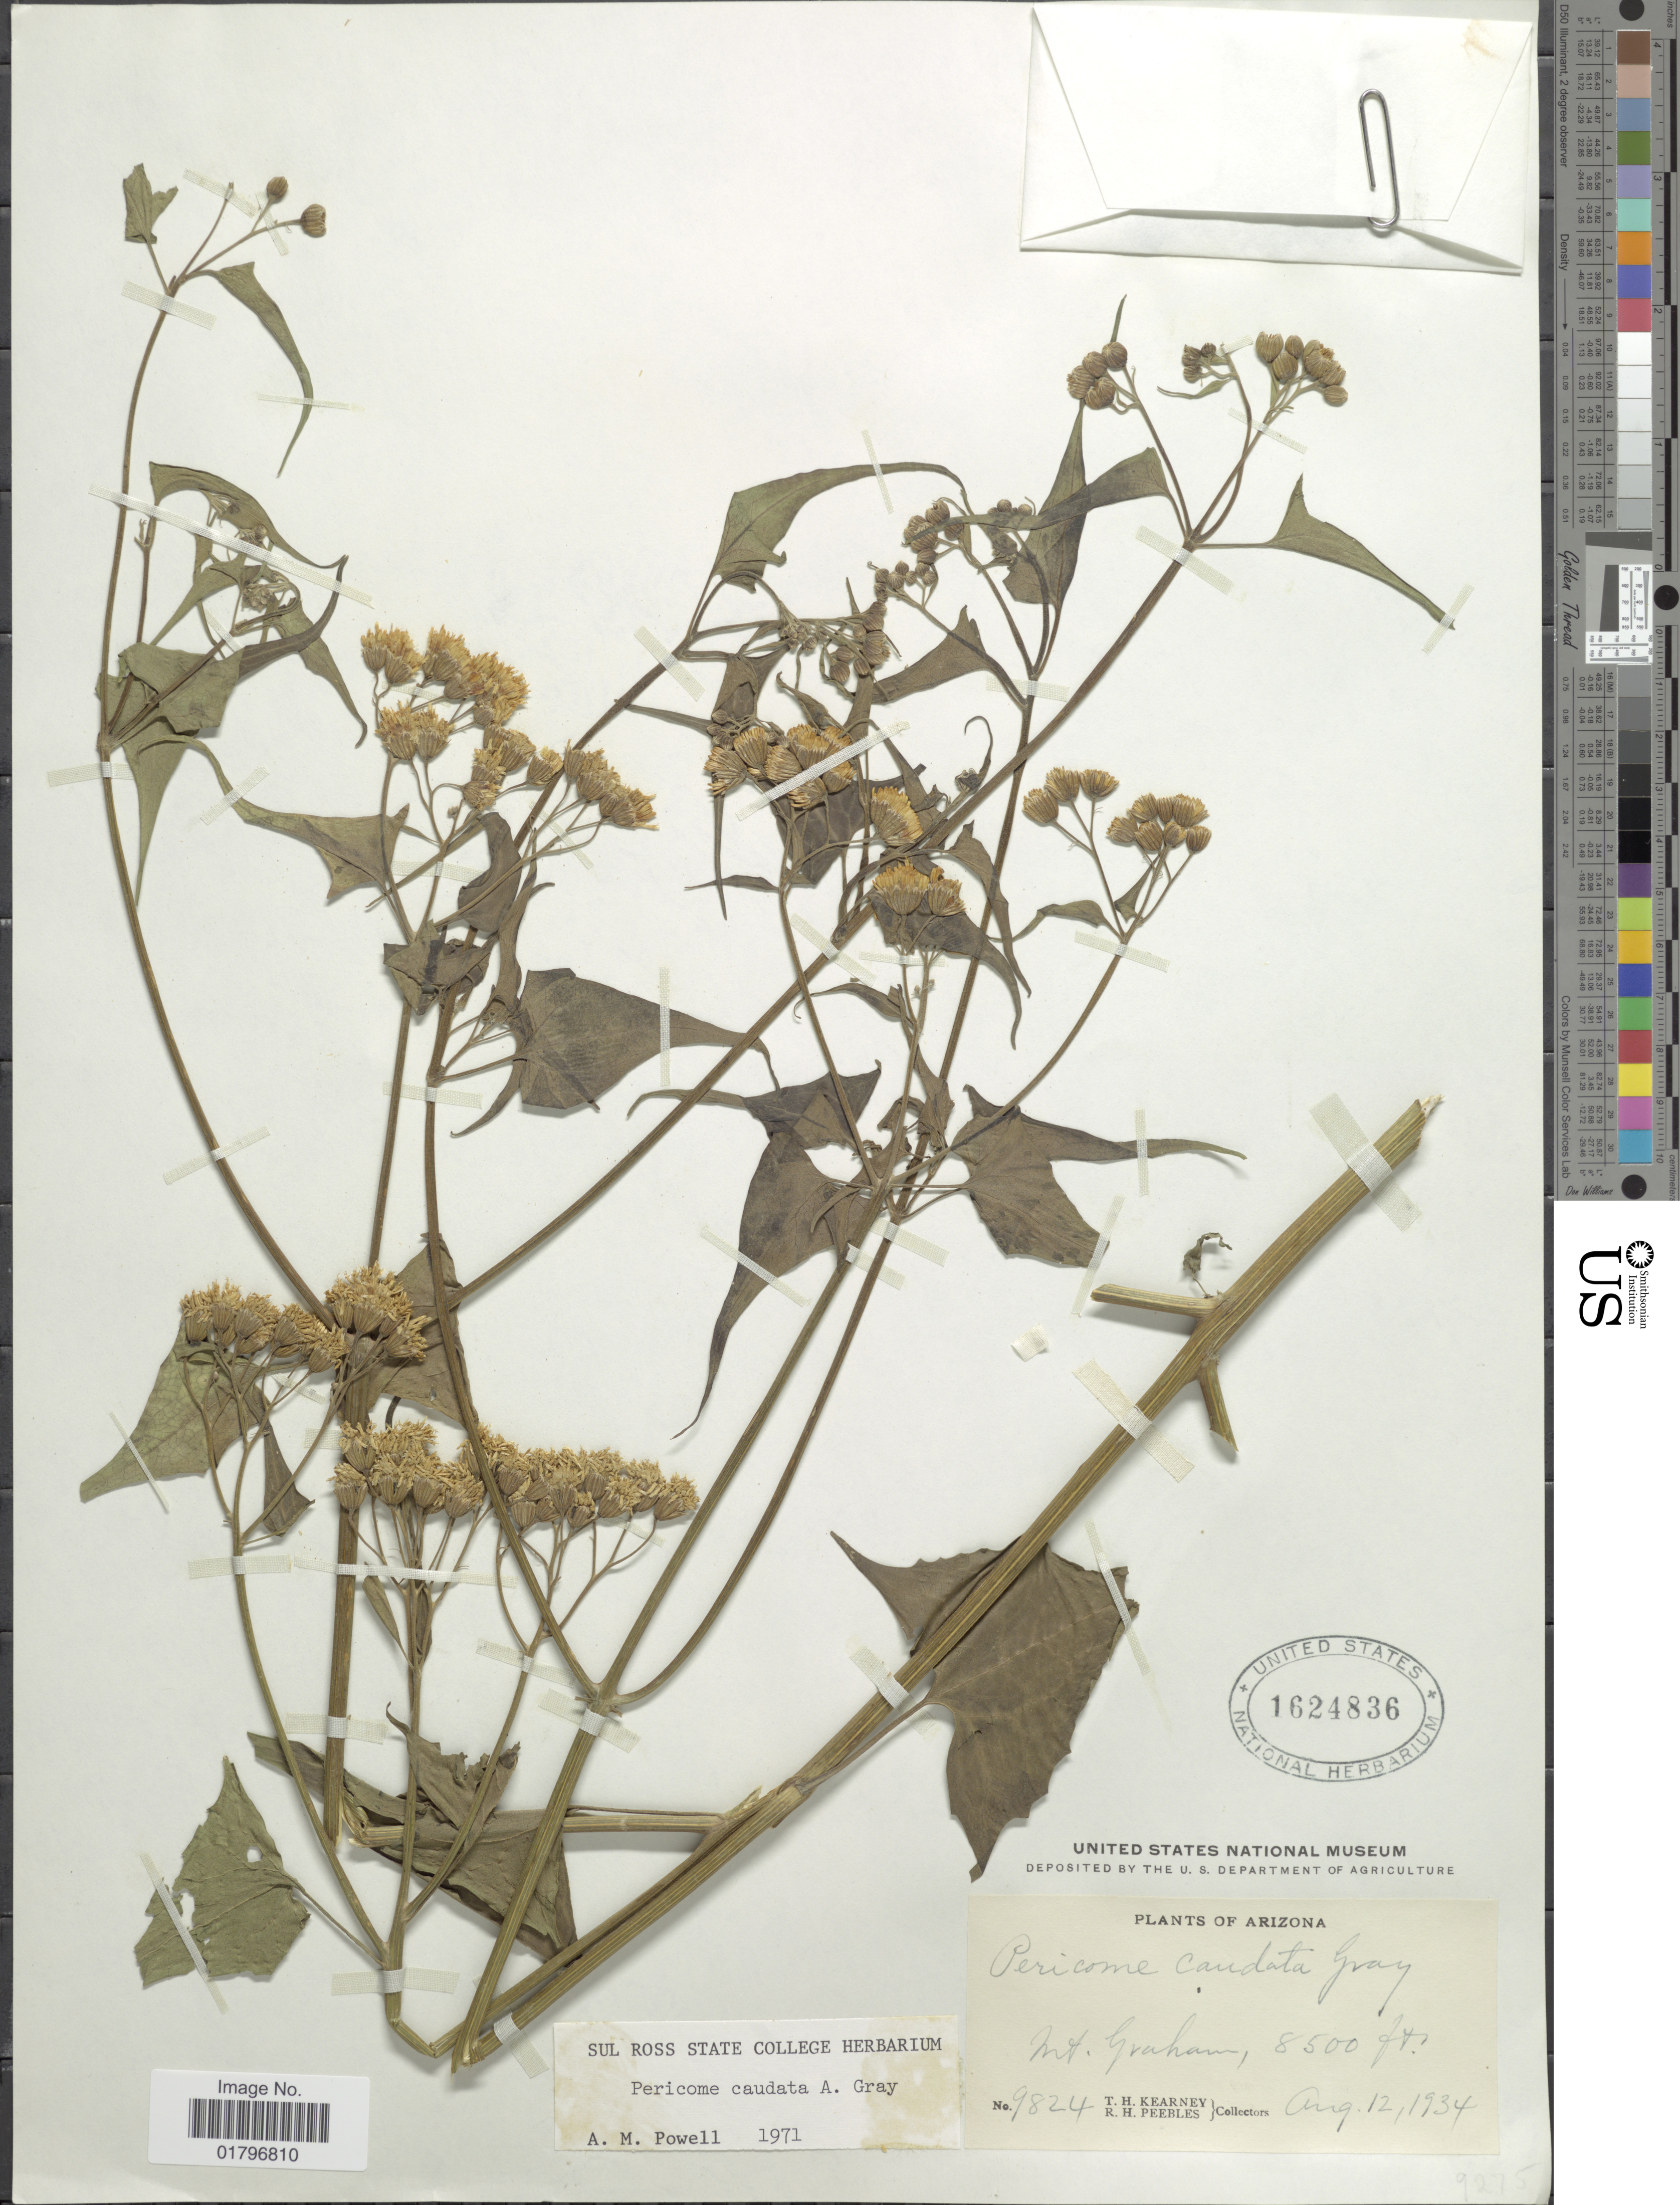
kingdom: Plantae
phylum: Tracheophyta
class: Magnoliopsida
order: Asterales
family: Asteraceae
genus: Pericome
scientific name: Pericome caudata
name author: A. Gray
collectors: T. H. Kearney & R. H. Peebles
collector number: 9824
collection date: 1934-08-12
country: United States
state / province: Arizona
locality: Mt. Graham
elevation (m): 2591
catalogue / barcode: US 1624836